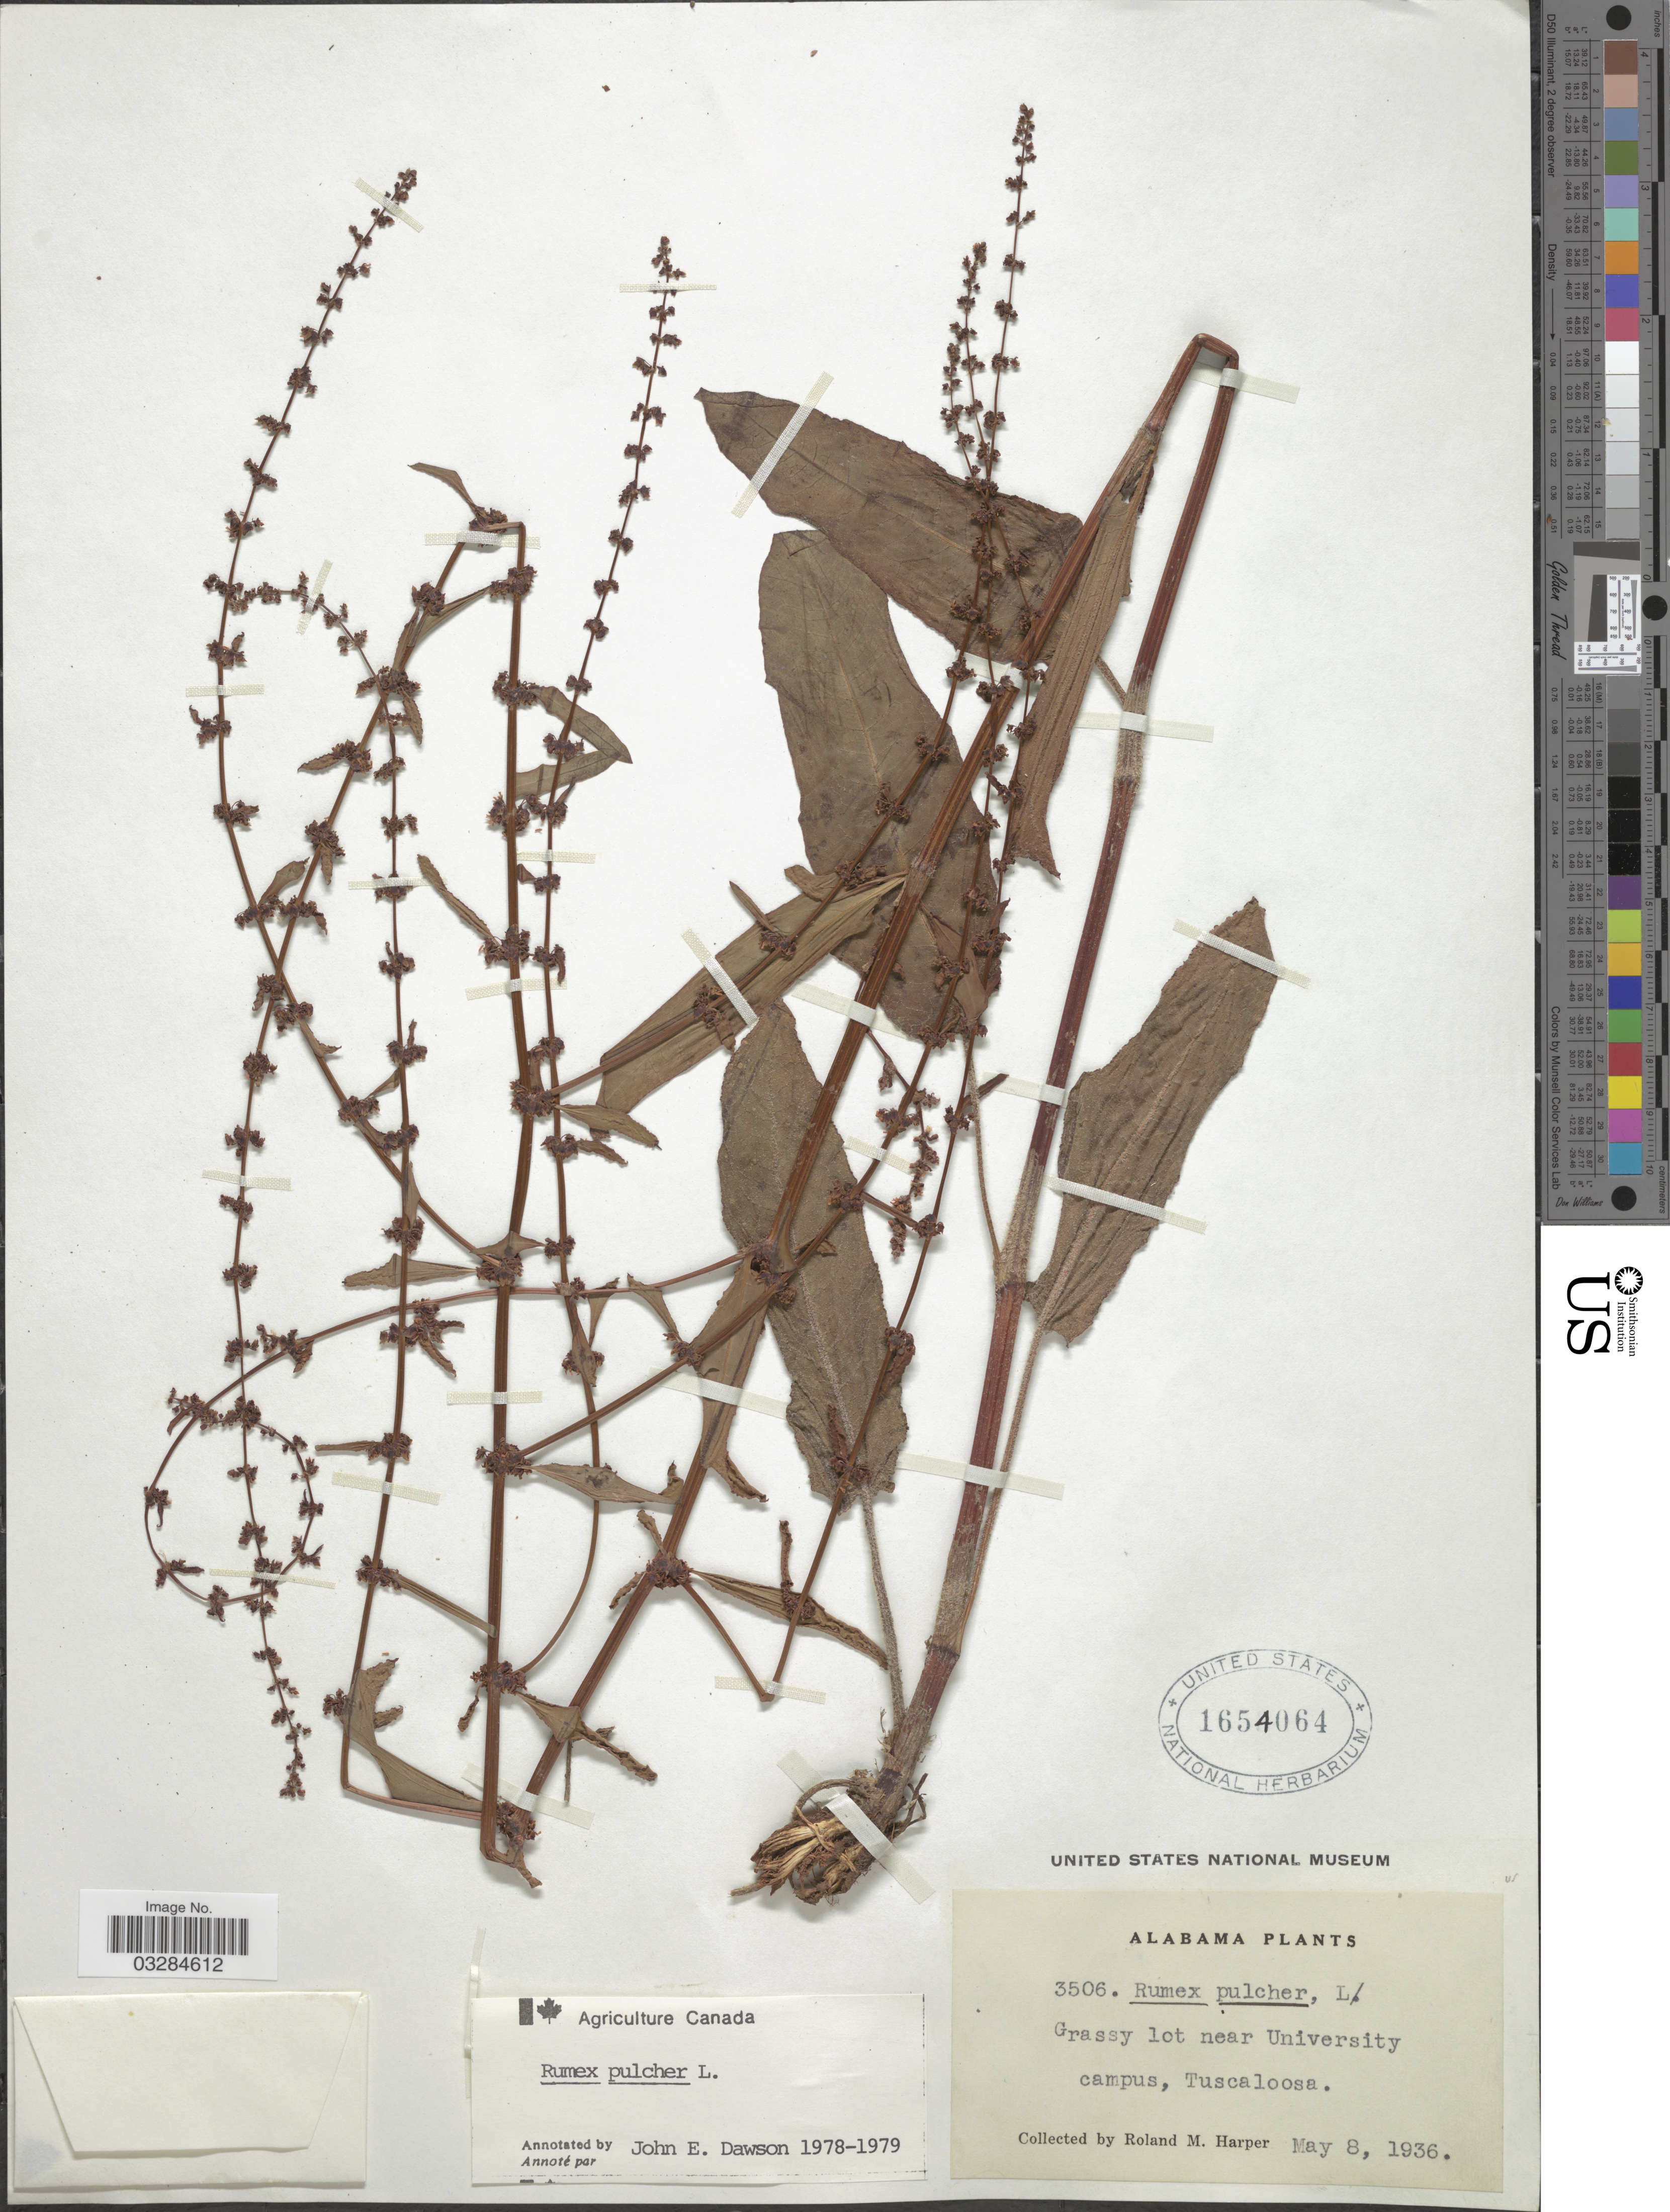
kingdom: Plantae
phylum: Tracheophyta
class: Magnoliopsida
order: Caryophyllales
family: Polygonaceae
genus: Rumex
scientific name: Rumex pulcher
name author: L.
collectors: R. M. Harper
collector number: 3506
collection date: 1936-05-08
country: United States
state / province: Alabama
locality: Grassy lot near University campus, Tuscaloosa.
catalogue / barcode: US 1654064